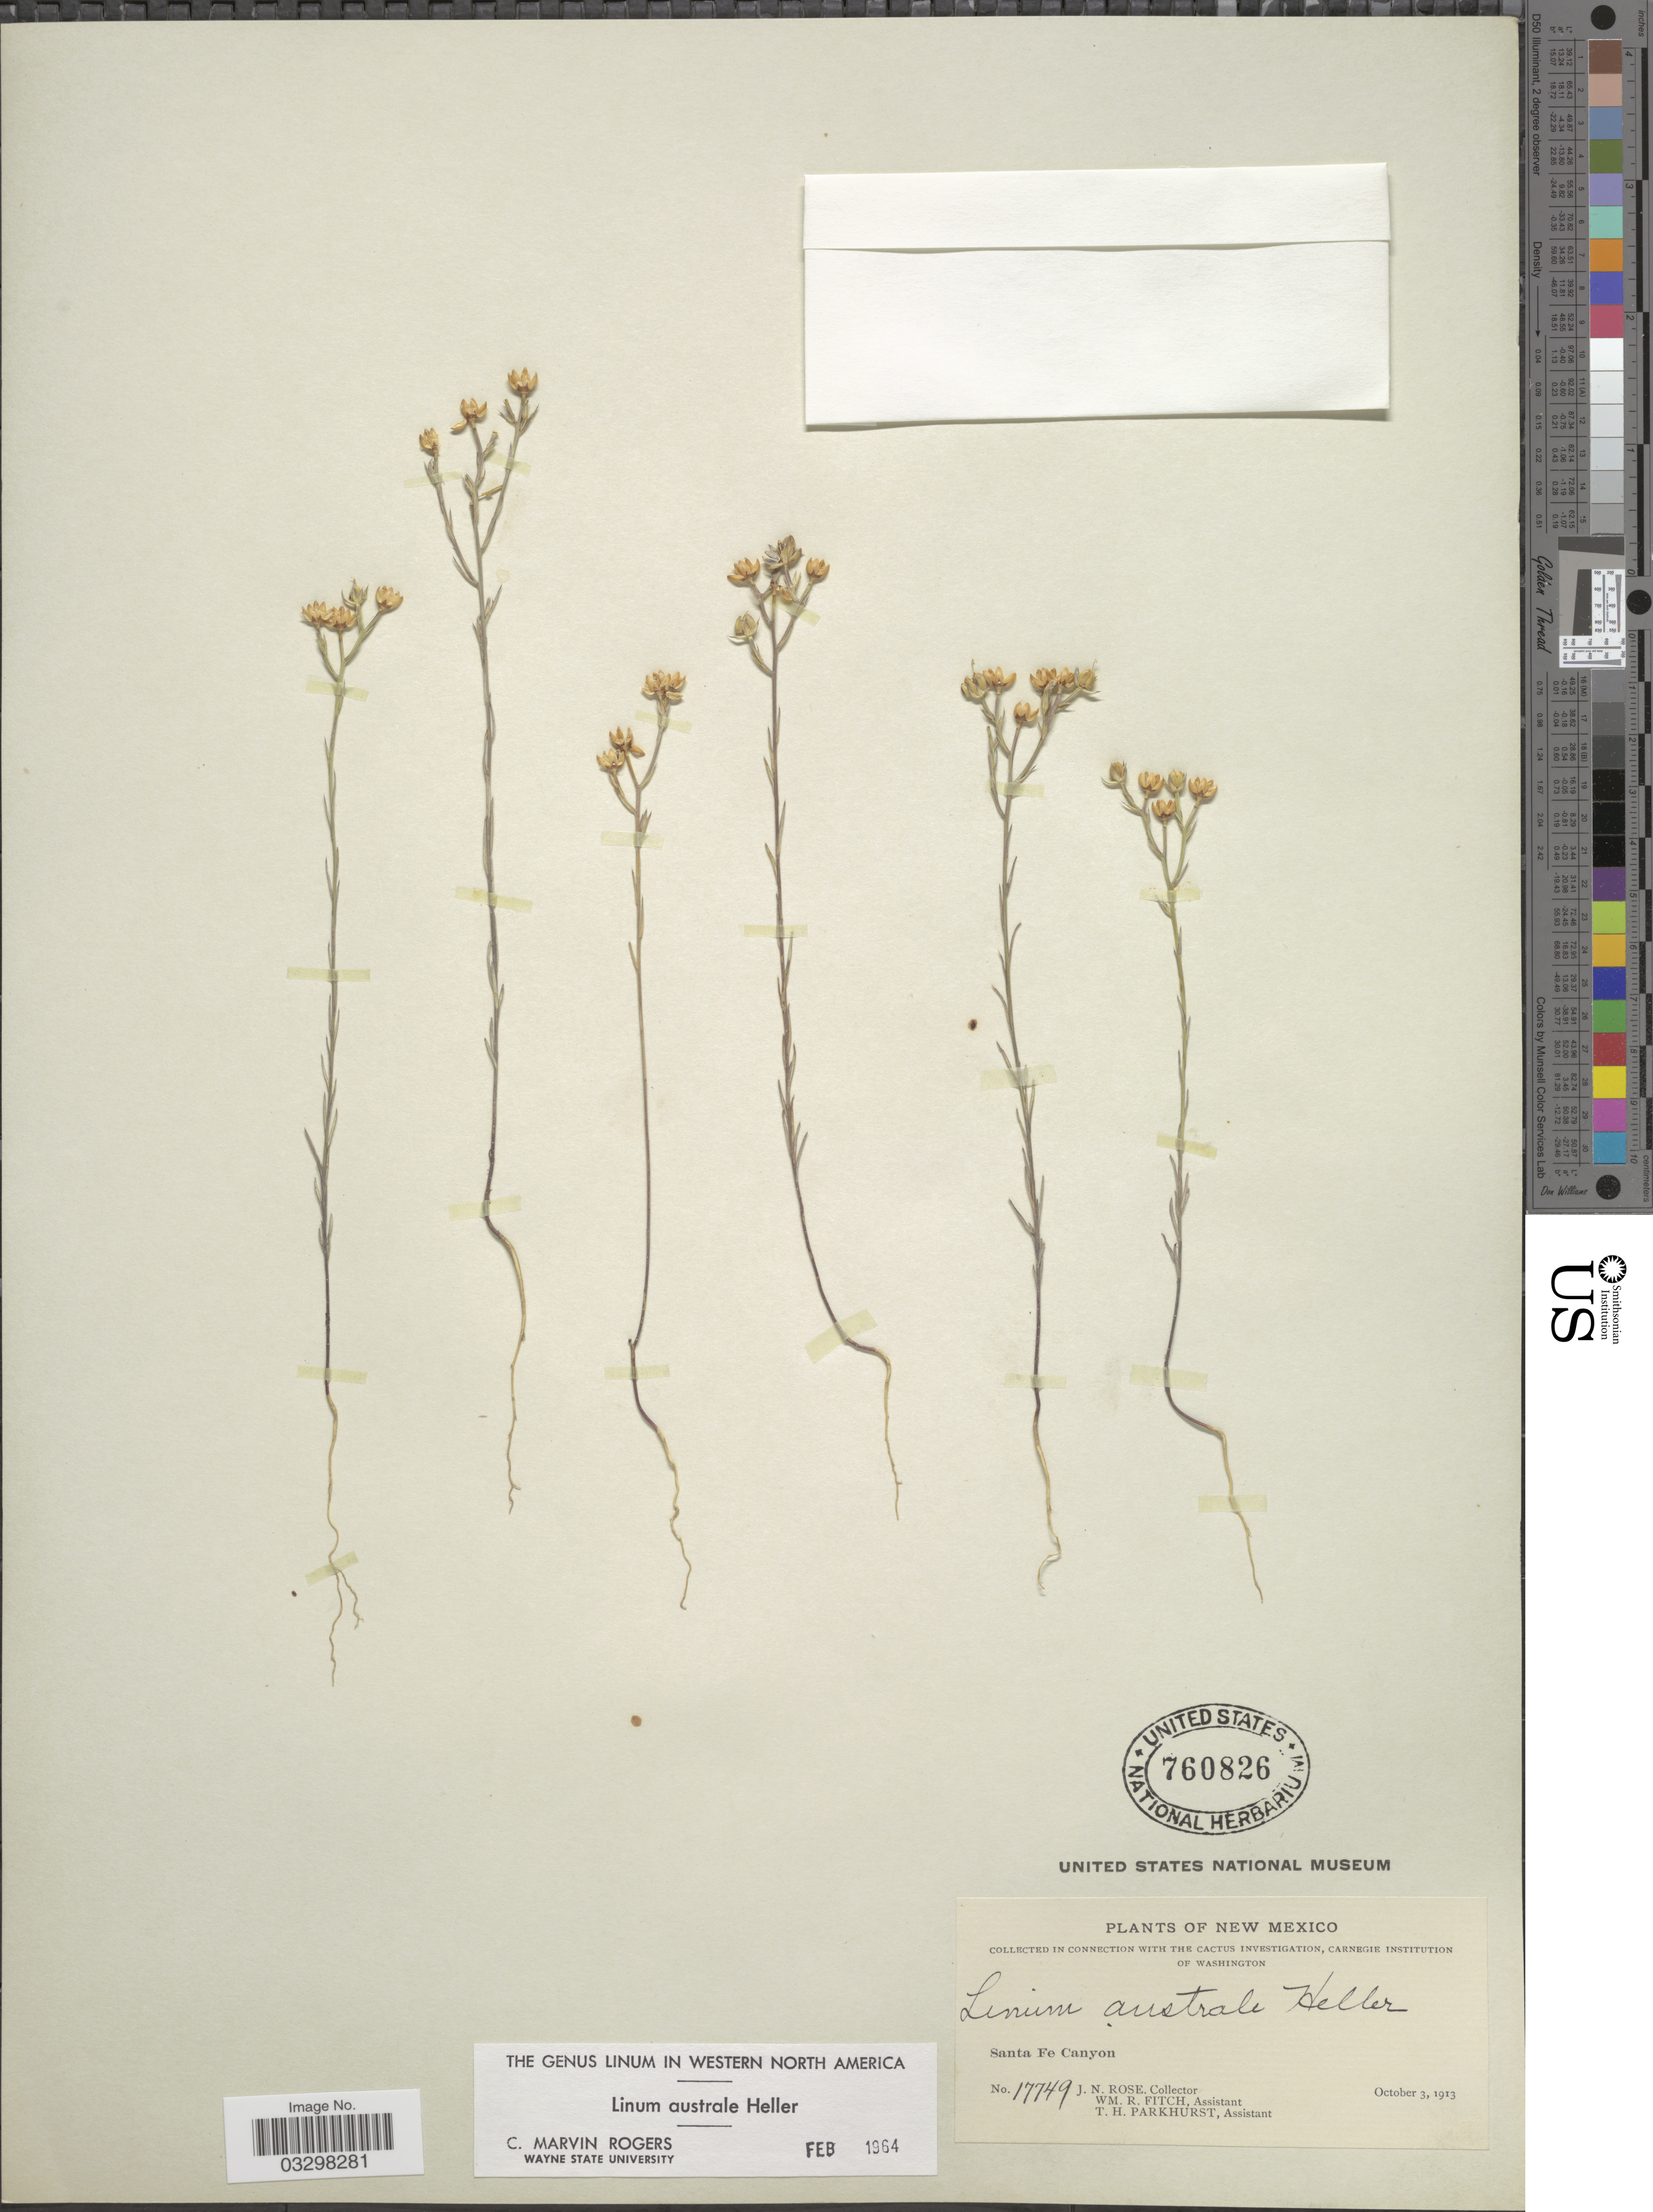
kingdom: Plantae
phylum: Tracheophyta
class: Magnoliopsida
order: Malpighiales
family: Linaceae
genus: Linum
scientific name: Linum australe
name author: A. Heller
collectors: J. N. Rose, W. R. Fitch & T. Parkhurst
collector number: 17749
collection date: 1913-10-03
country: United States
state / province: New Mexico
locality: Santa Fe Canyon.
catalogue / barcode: US 760826